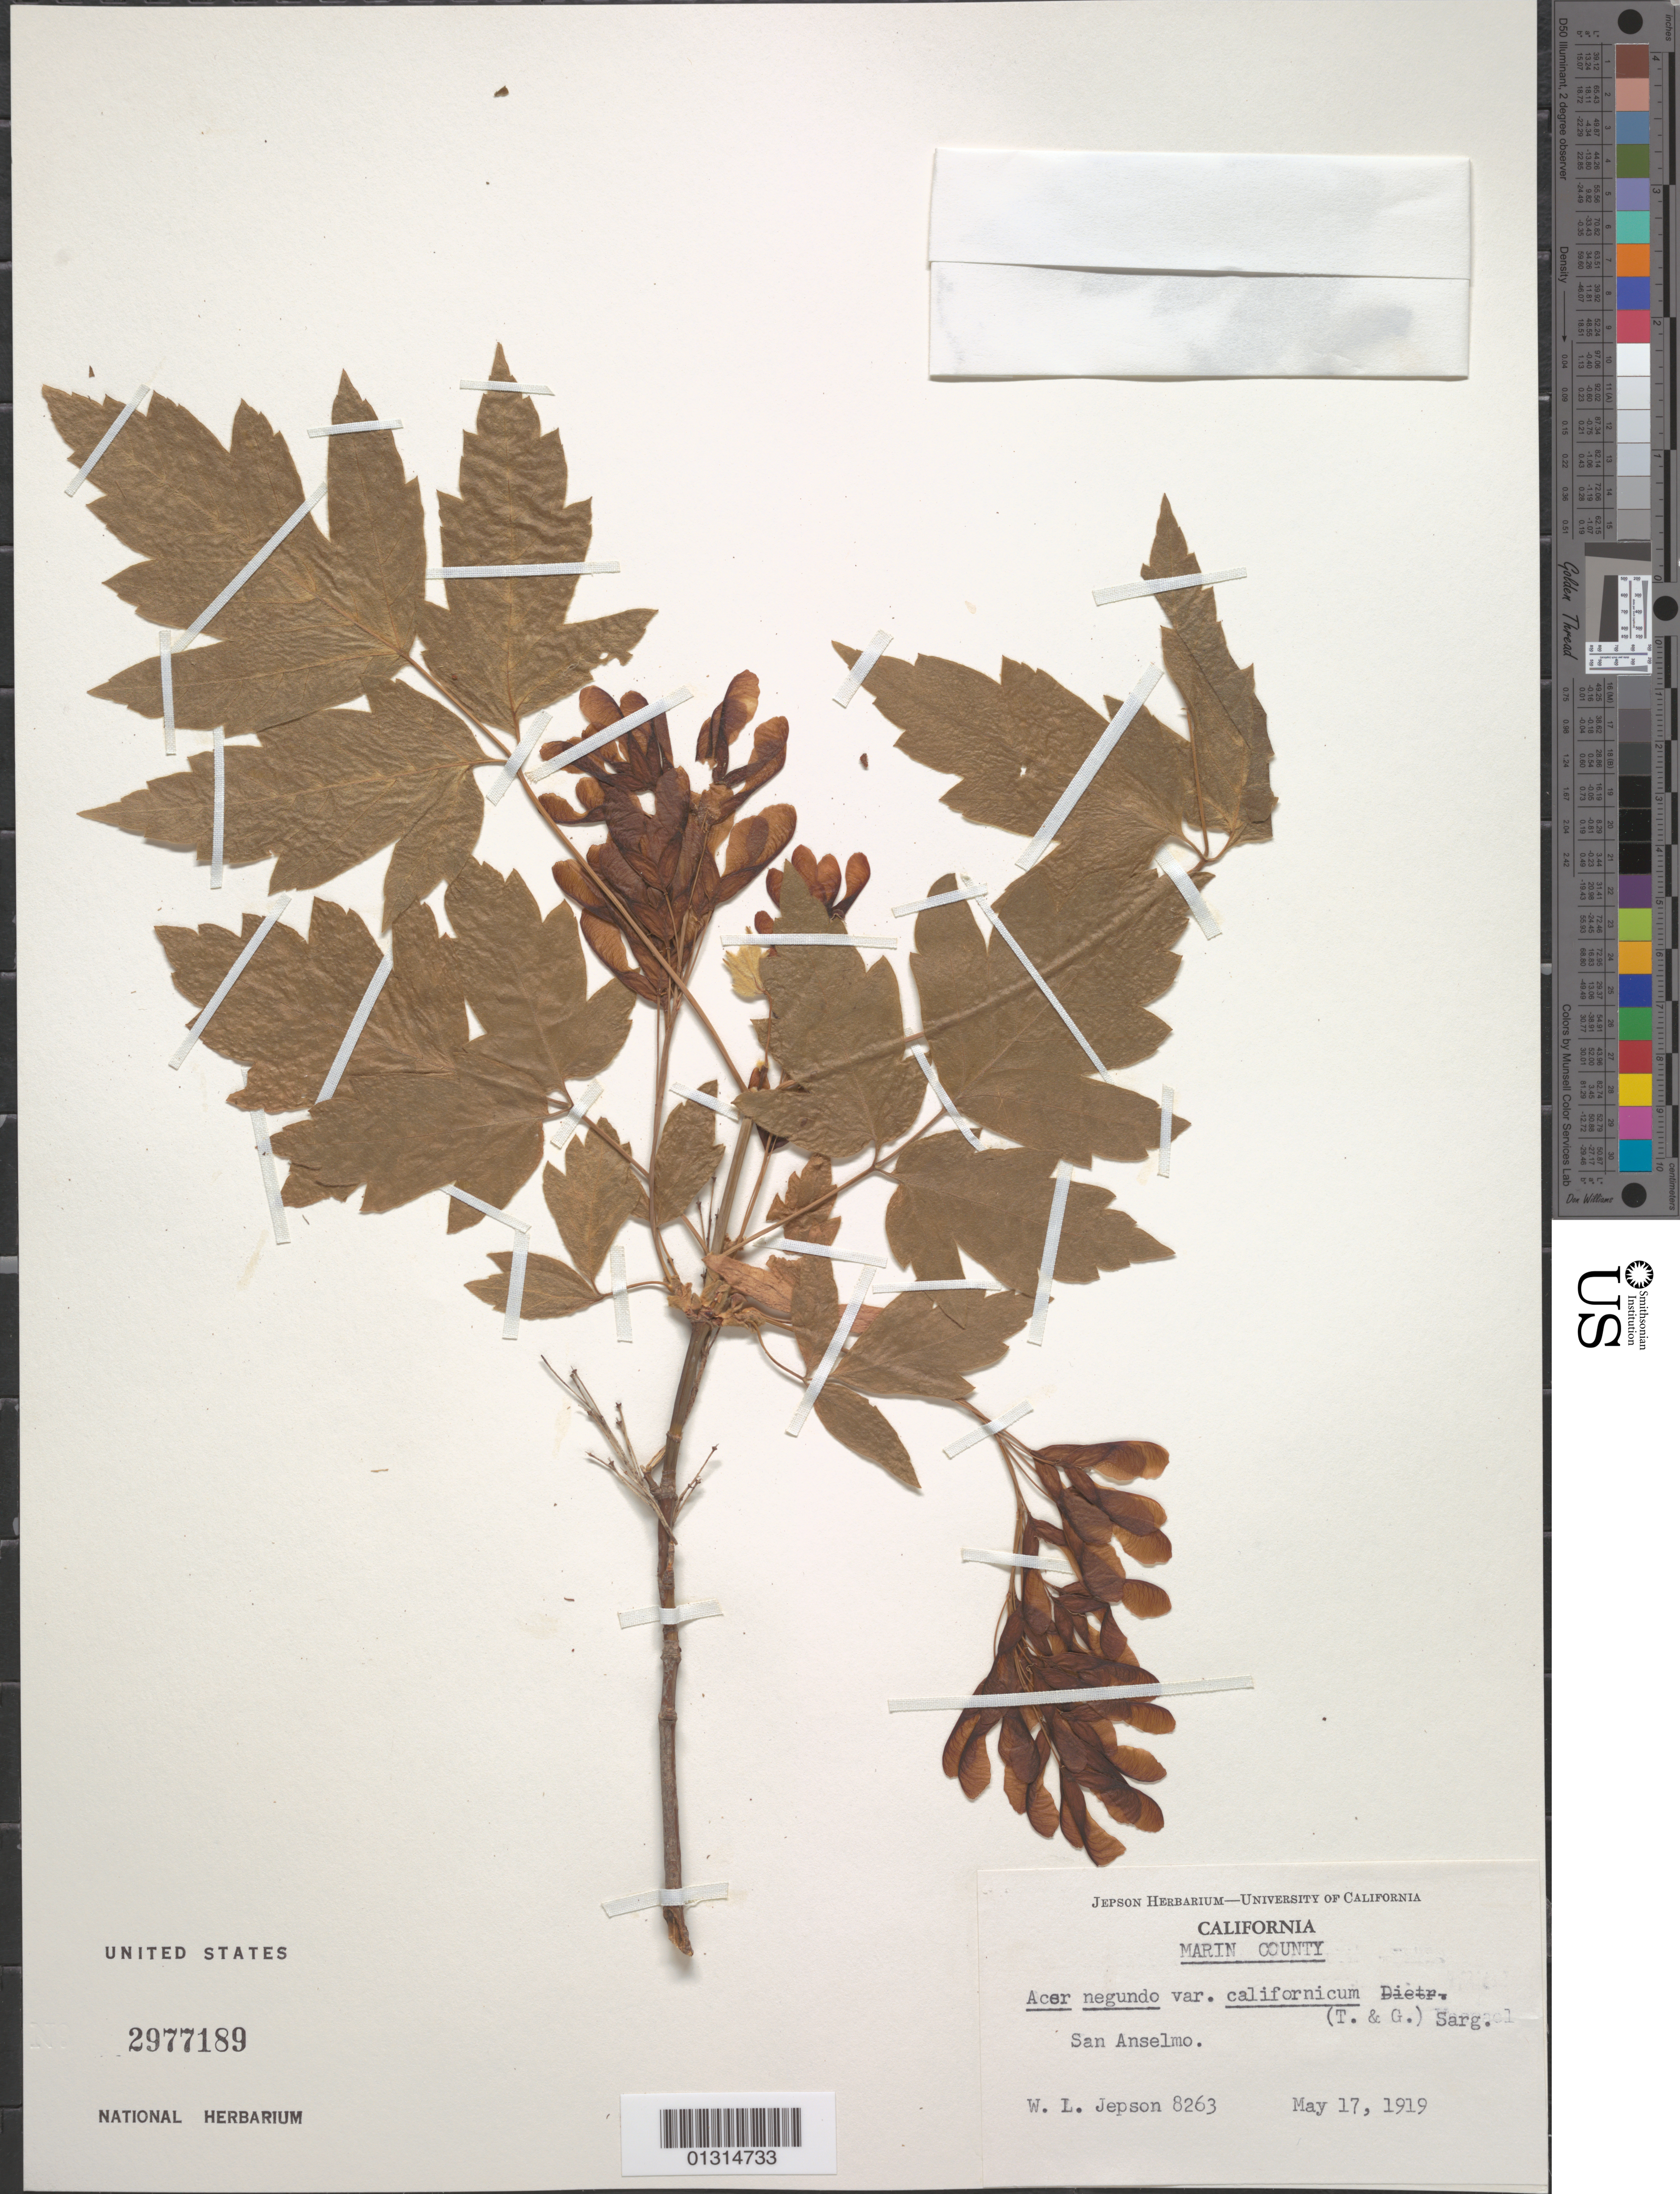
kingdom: Plantae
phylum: Tracheophyta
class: Magnoliopsida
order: Sapindales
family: Sapindaceae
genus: Acer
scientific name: Acer negundo subsp. californicum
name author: (Torr. & A. Gray) Wesm.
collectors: W. L. Jepson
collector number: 8263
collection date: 1919-05-17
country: United States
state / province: California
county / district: Marin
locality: Marin County. San Anselmo.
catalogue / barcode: US 2977189